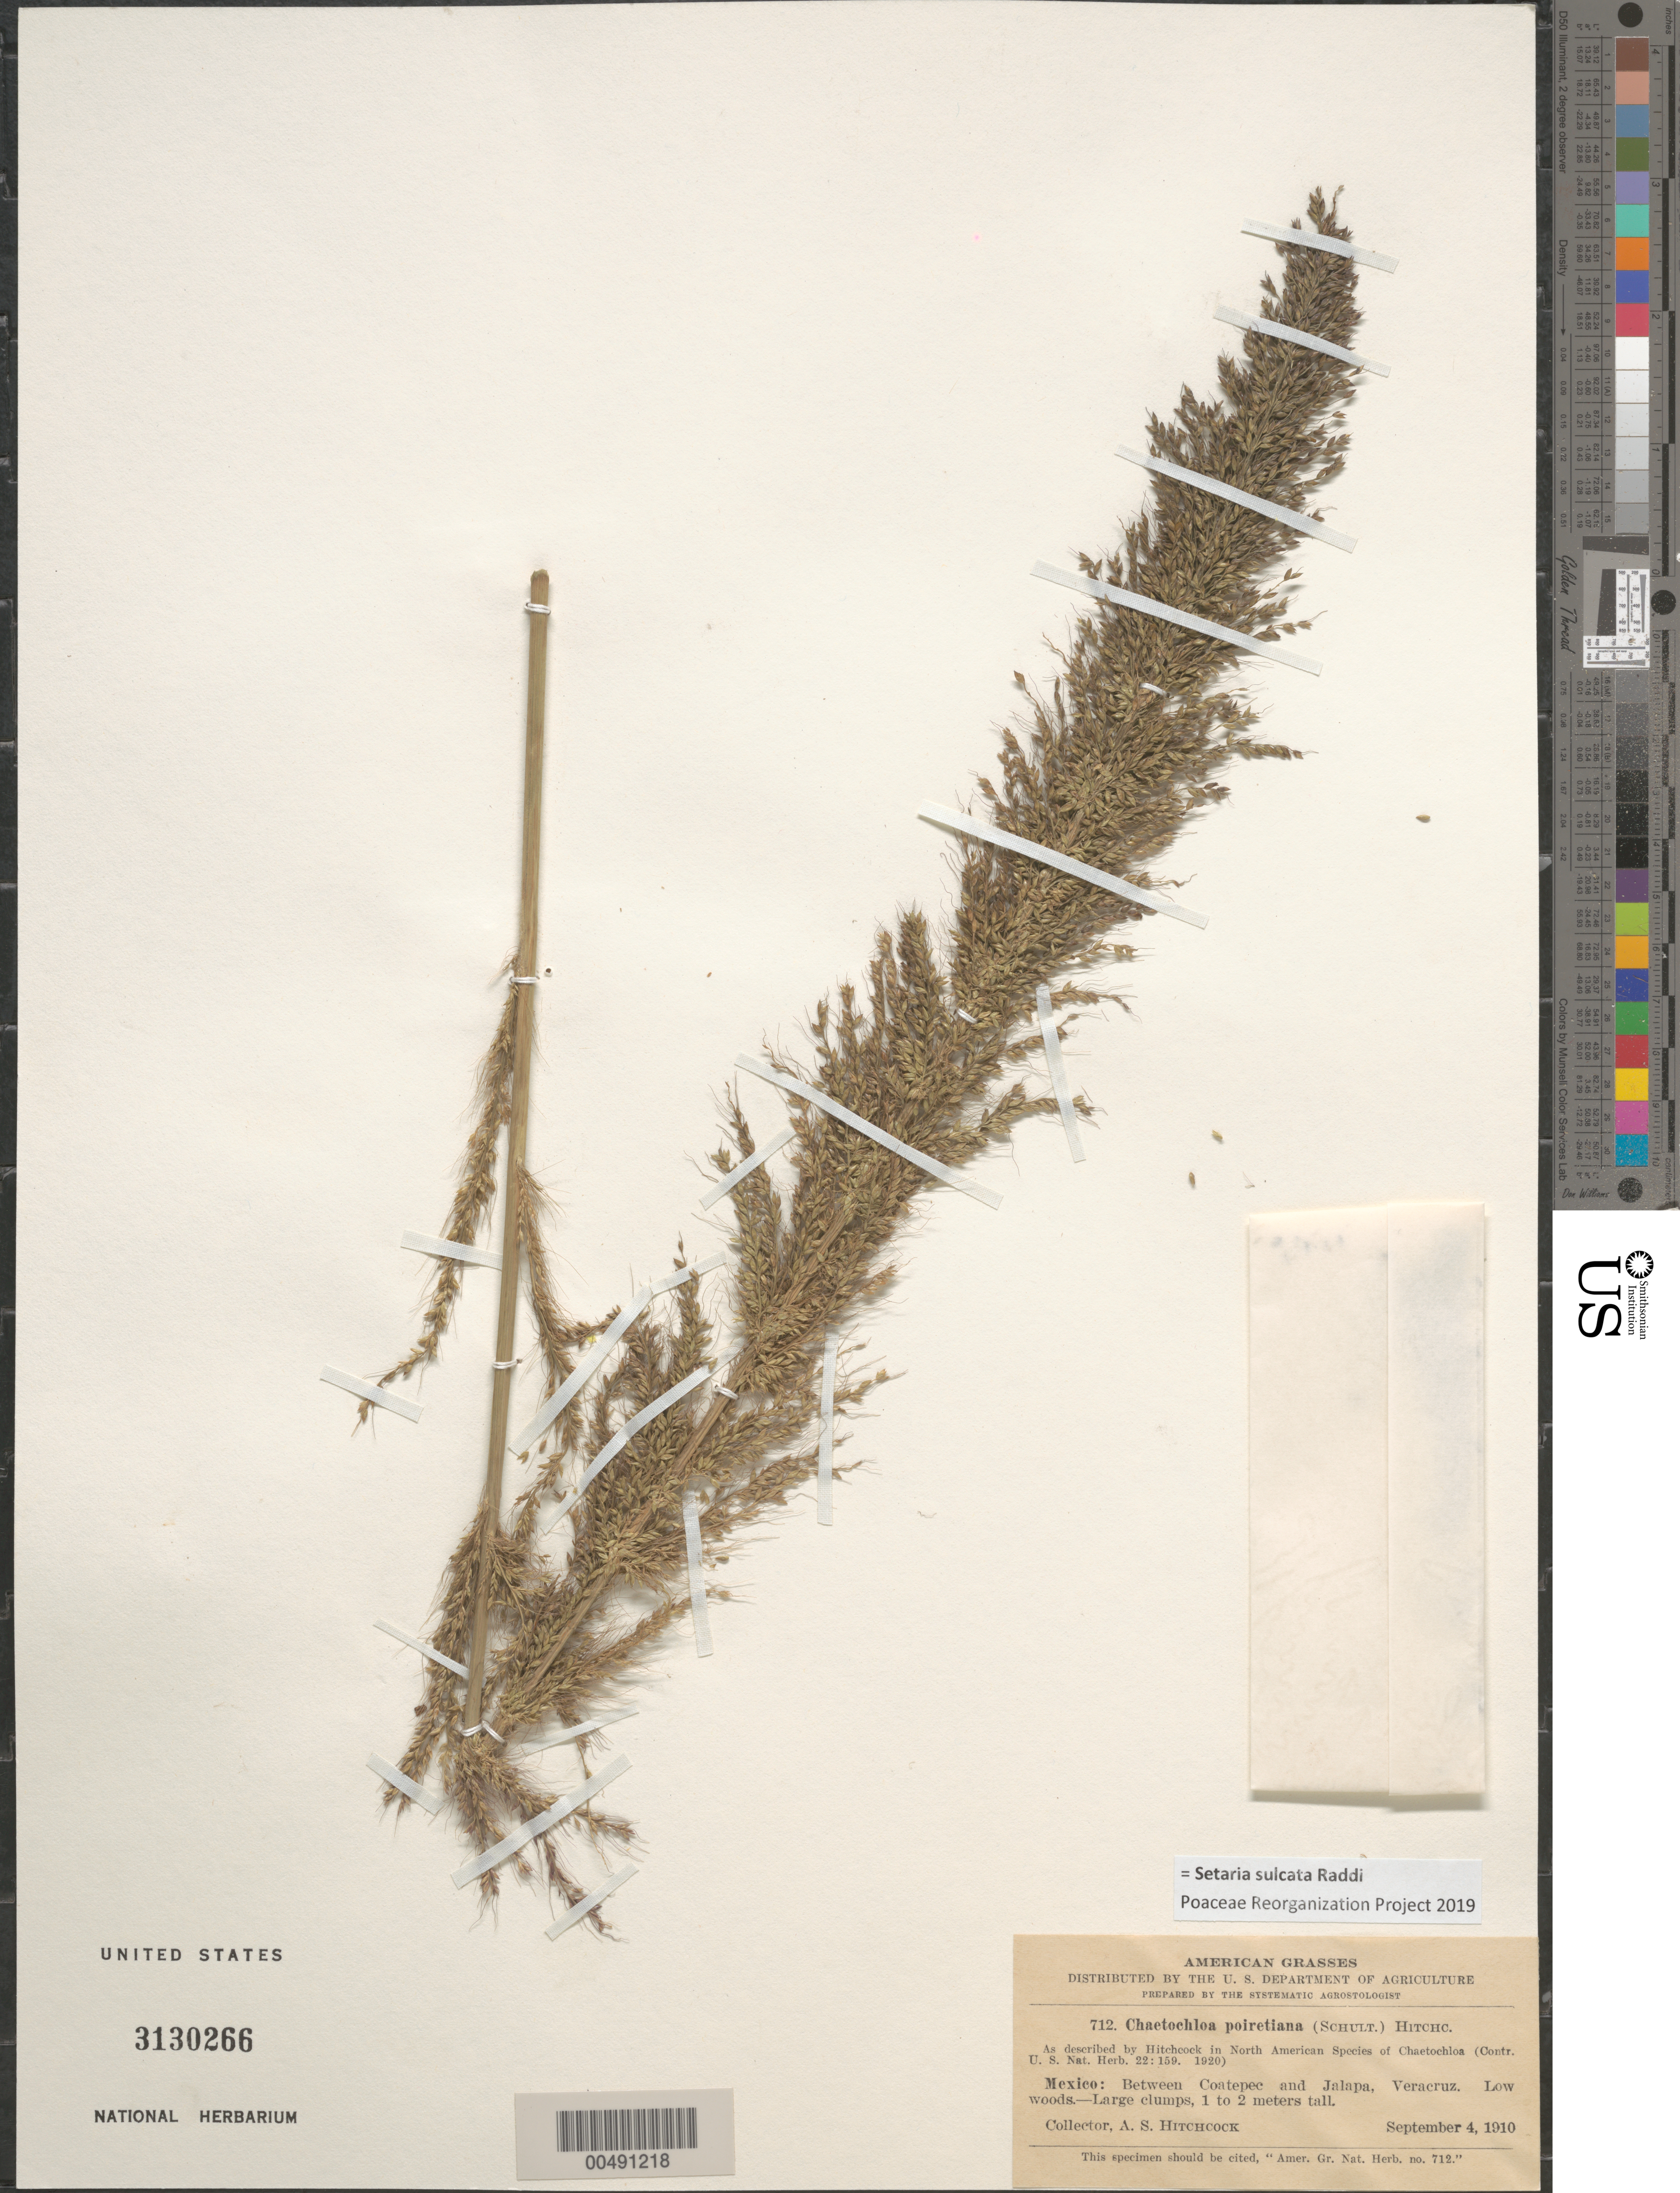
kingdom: Plantae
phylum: Tracheophyta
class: Liliopsida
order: Poales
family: Poaceae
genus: Setaria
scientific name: Setaria poiretiana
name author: (Schult.) Kunth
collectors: A. S. Hitchcock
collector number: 712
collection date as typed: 4 Sep 1910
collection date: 1910-09-04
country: Mexico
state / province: Veracruz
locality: Between Coatepec and Jalapa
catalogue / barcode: US 3130266